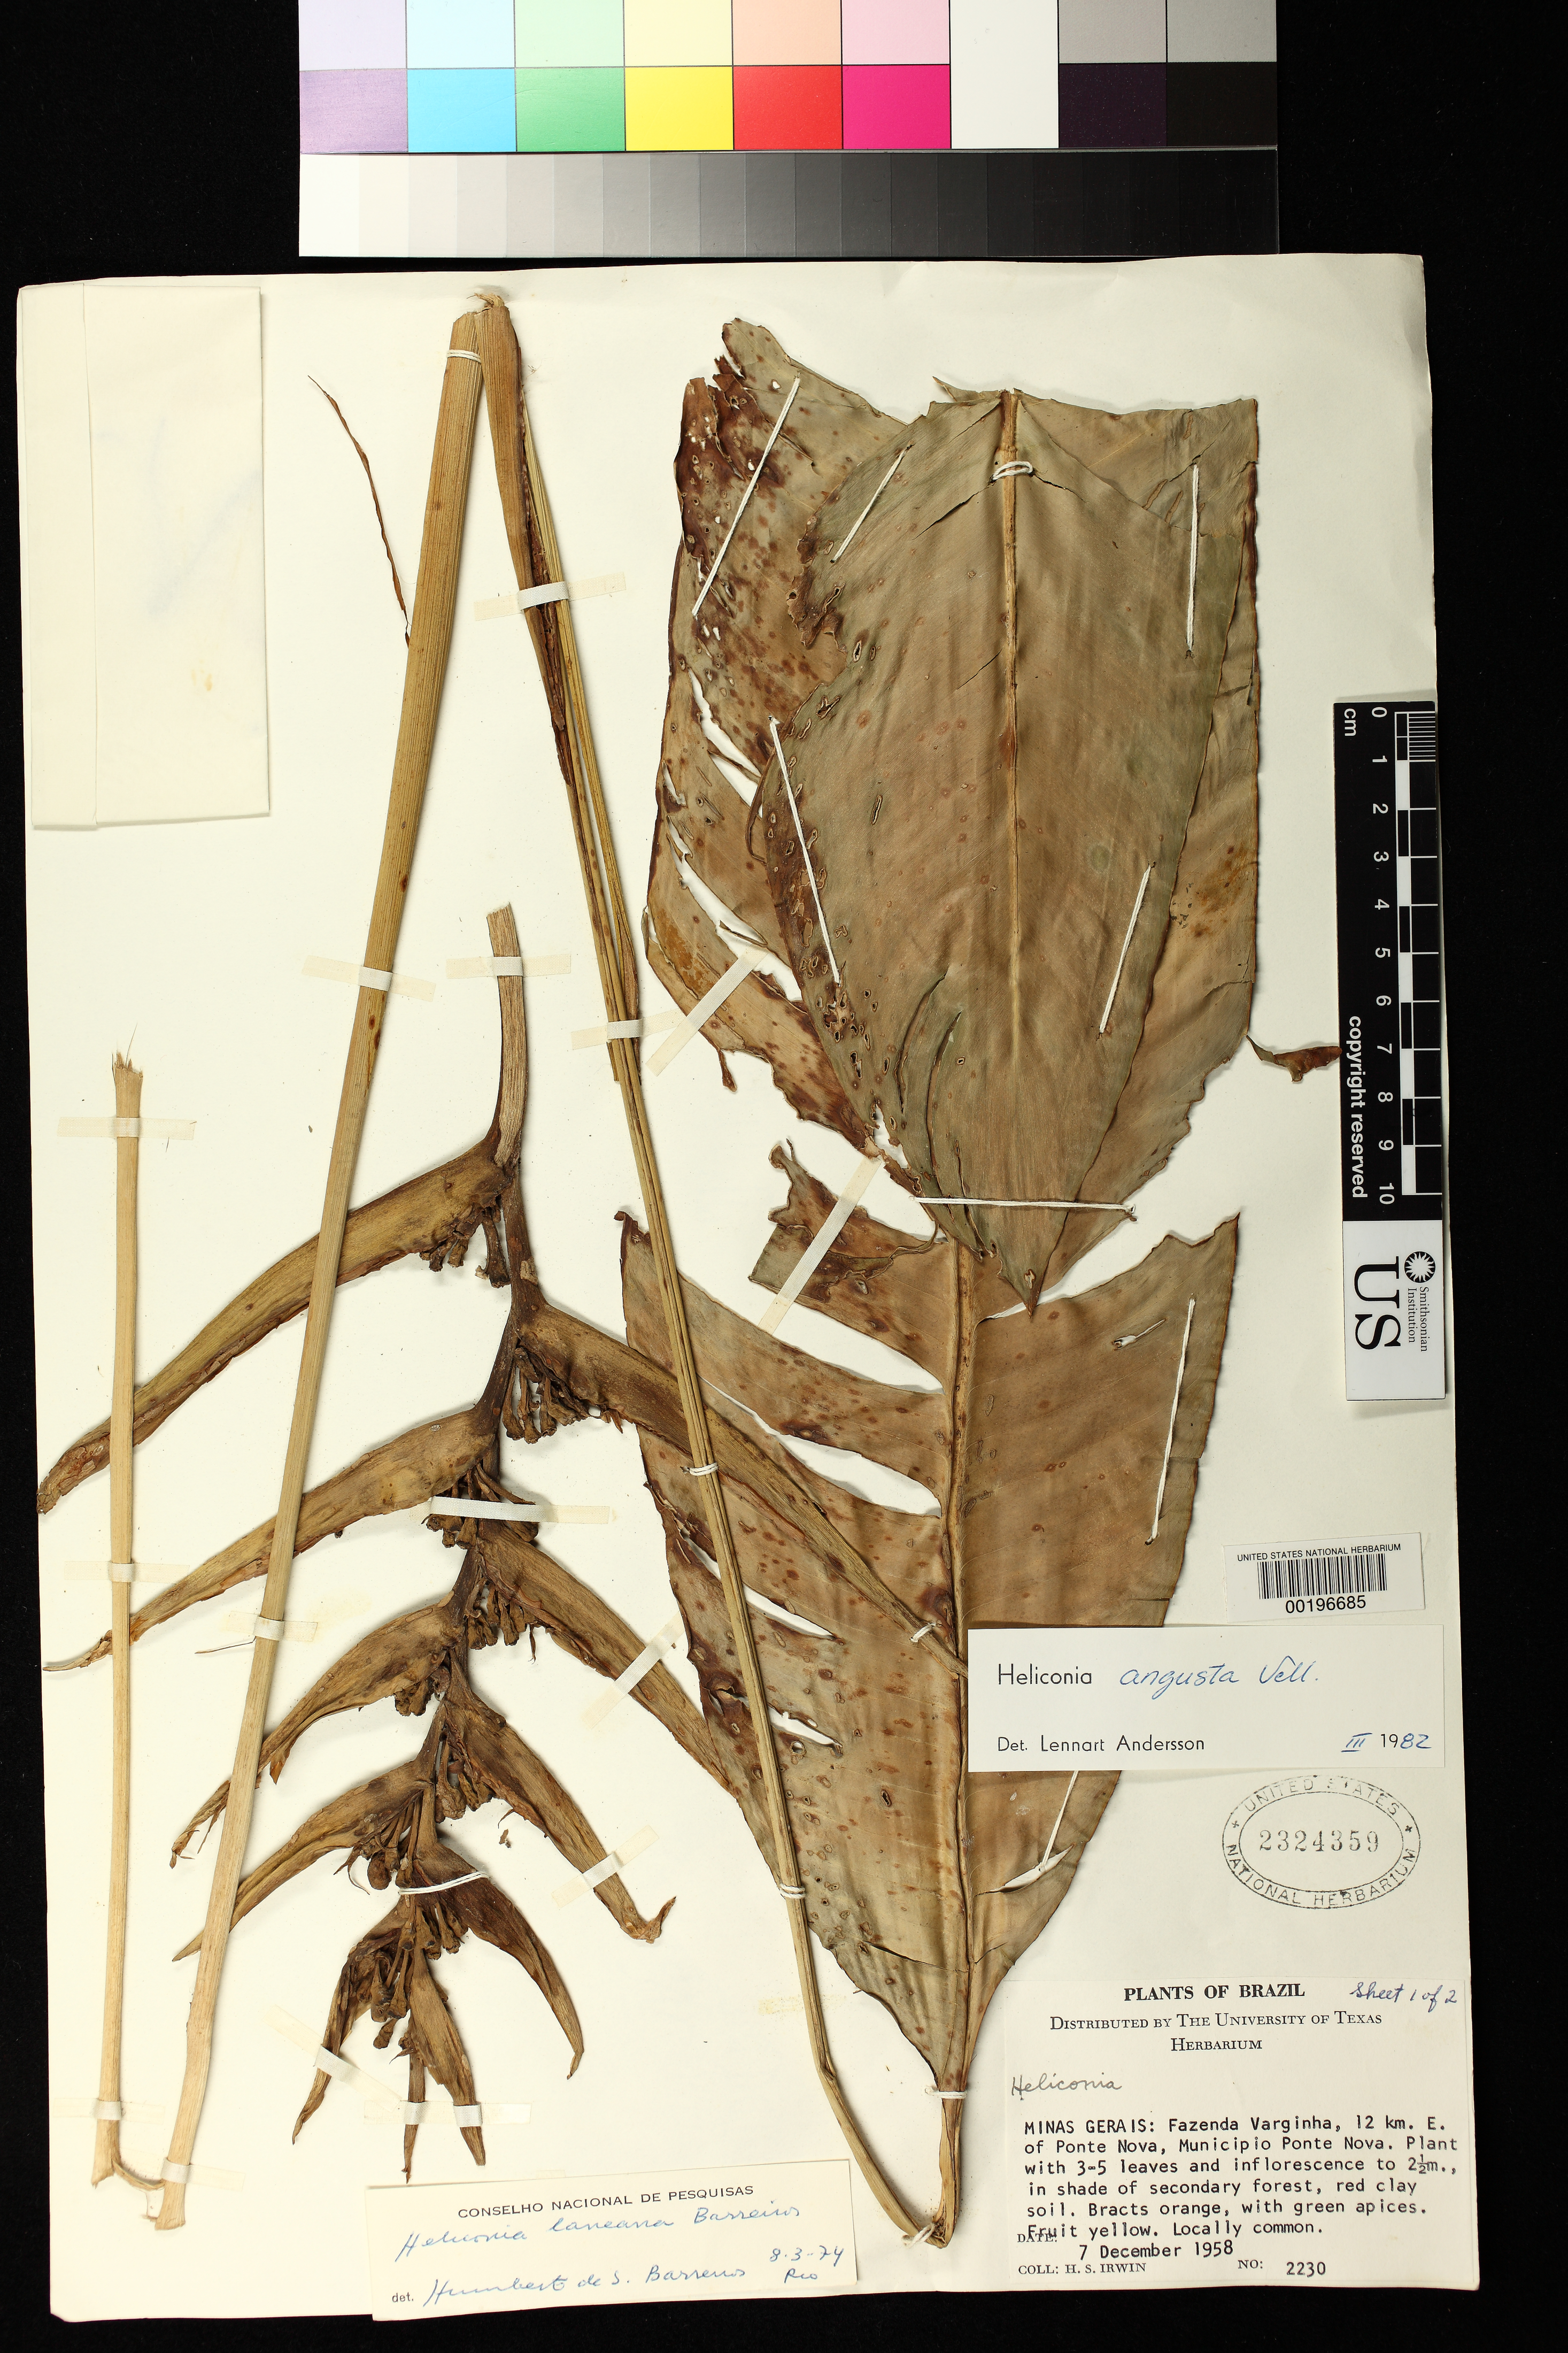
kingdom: Plantae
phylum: Tracheophyta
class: Liliopsida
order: Zingiberales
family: Heliconiaceae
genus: Heliconia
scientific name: Heliconia angusta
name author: Vell.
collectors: H. Irwin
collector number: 2230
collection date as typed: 07 Dec 1958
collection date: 1958-12-07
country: Brazil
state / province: Minas Gerais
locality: Fazenda varginha, 12 km e. of ponte nova, mun of ponte nova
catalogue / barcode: US 2324359